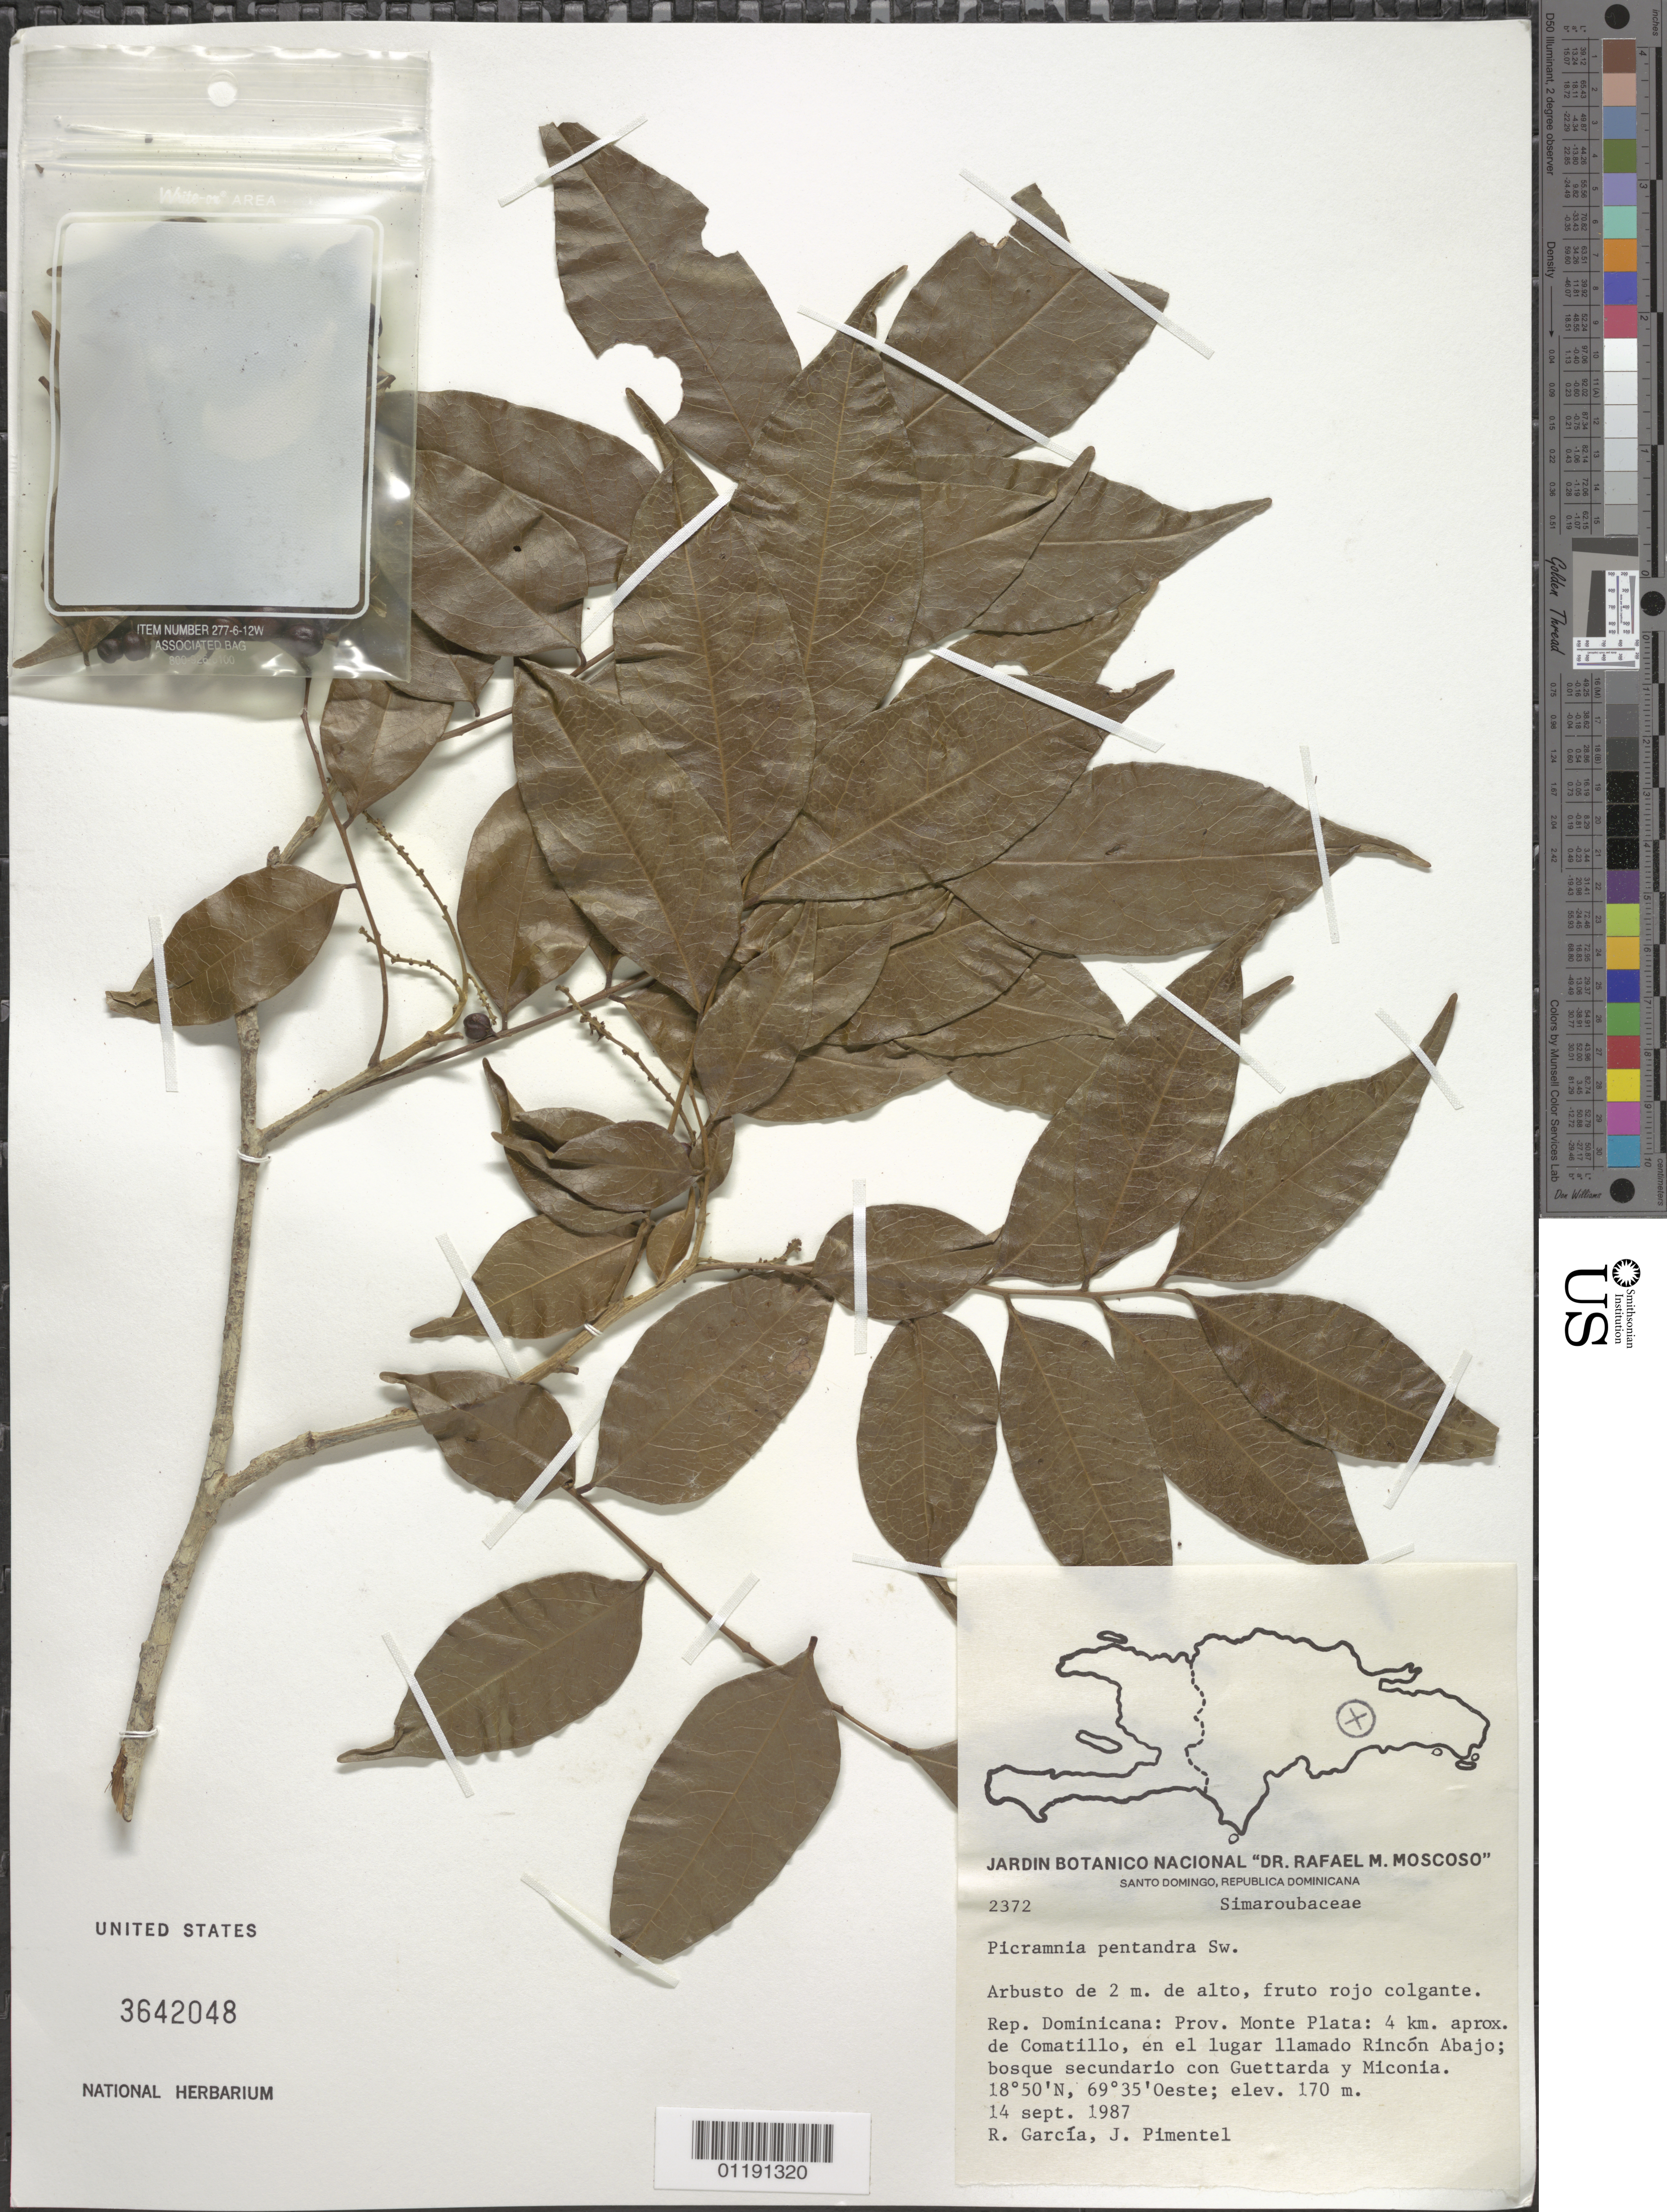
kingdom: Plantae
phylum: Tracheophyta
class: Magnoliopsida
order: Picramniales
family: Picramniaceae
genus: Picramnia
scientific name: Picramnia pentandra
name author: Sw.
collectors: R. García & J. Pimentel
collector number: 2372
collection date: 1987-09-14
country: Dominican Republic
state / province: Monte Plata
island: Hispaniola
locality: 4 km. approx. from Comatillo, in the place called Roncón Abajo.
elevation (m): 170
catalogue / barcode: US 3642048